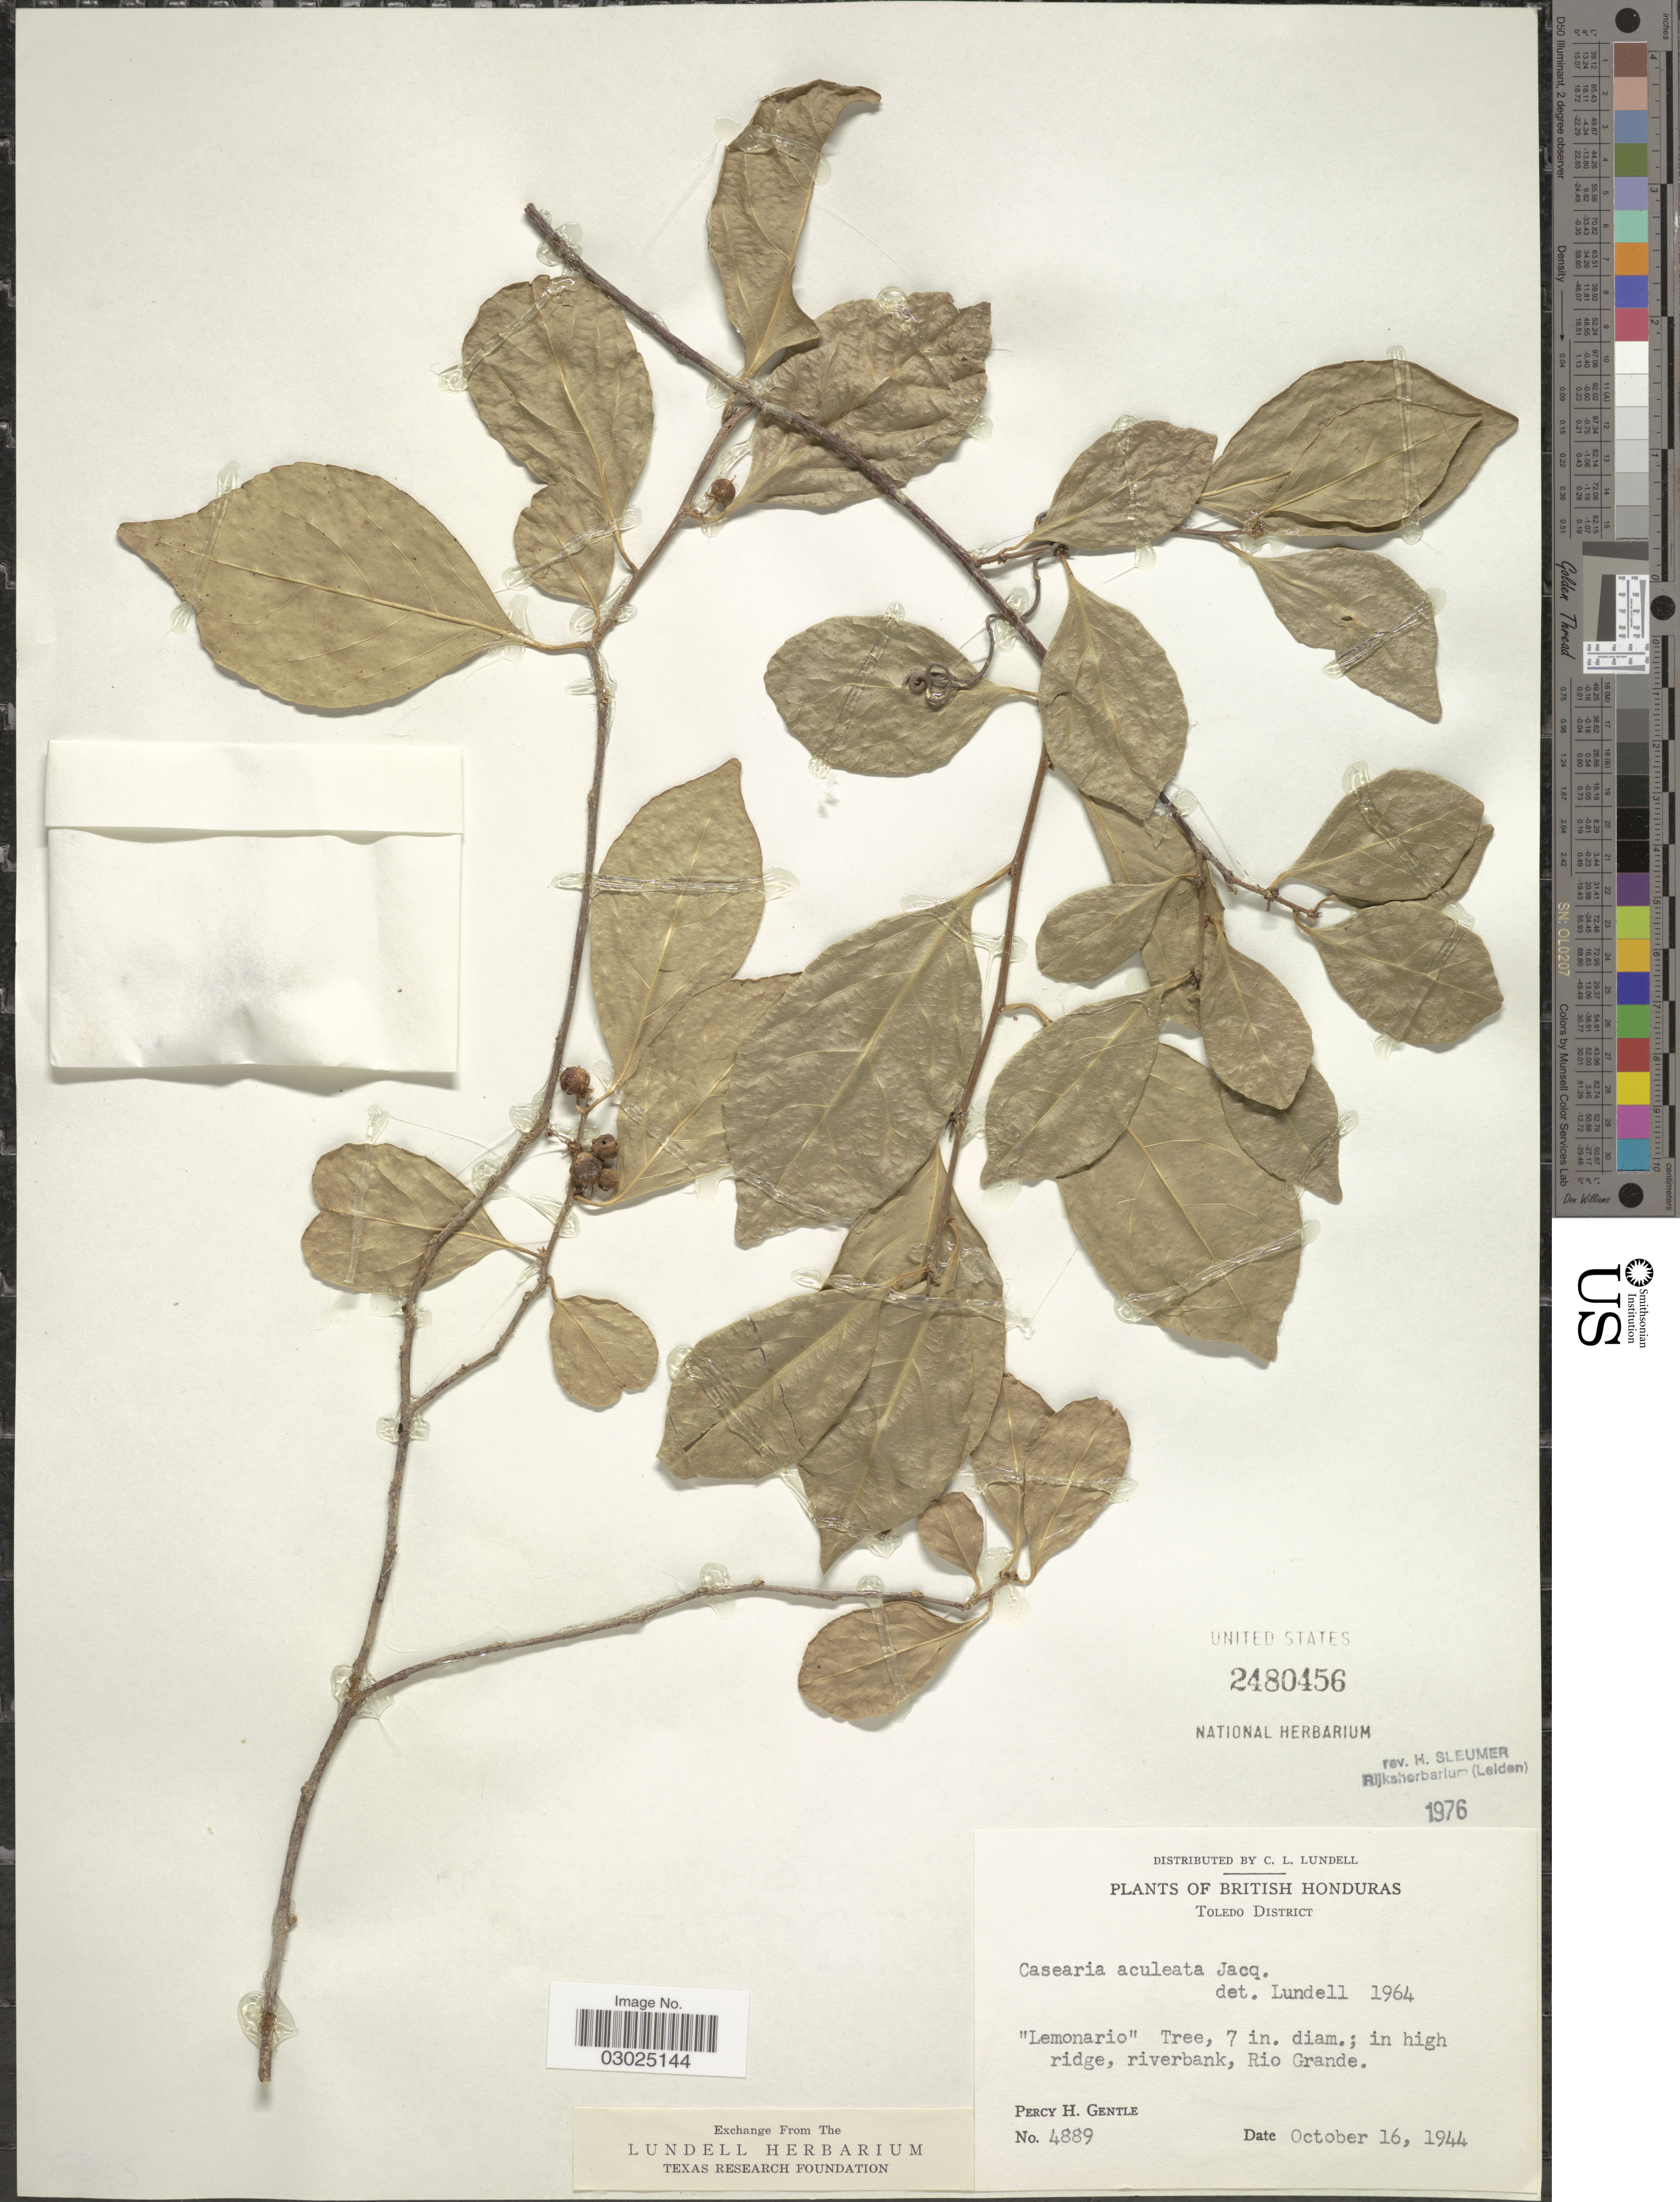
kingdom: Plantae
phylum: Tracheophyta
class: Magnoliopsida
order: Malpighiales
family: Salicaceae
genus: Casearia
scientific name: Casearia aculeata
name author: Jacq.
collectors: P. H. Gentle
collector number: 4889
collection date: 1944-10-16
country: Belize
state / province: Toledo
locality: British Honduras. Toledo District, in high ridge, riverbank, Rio Grande.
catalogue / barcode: US 2480456